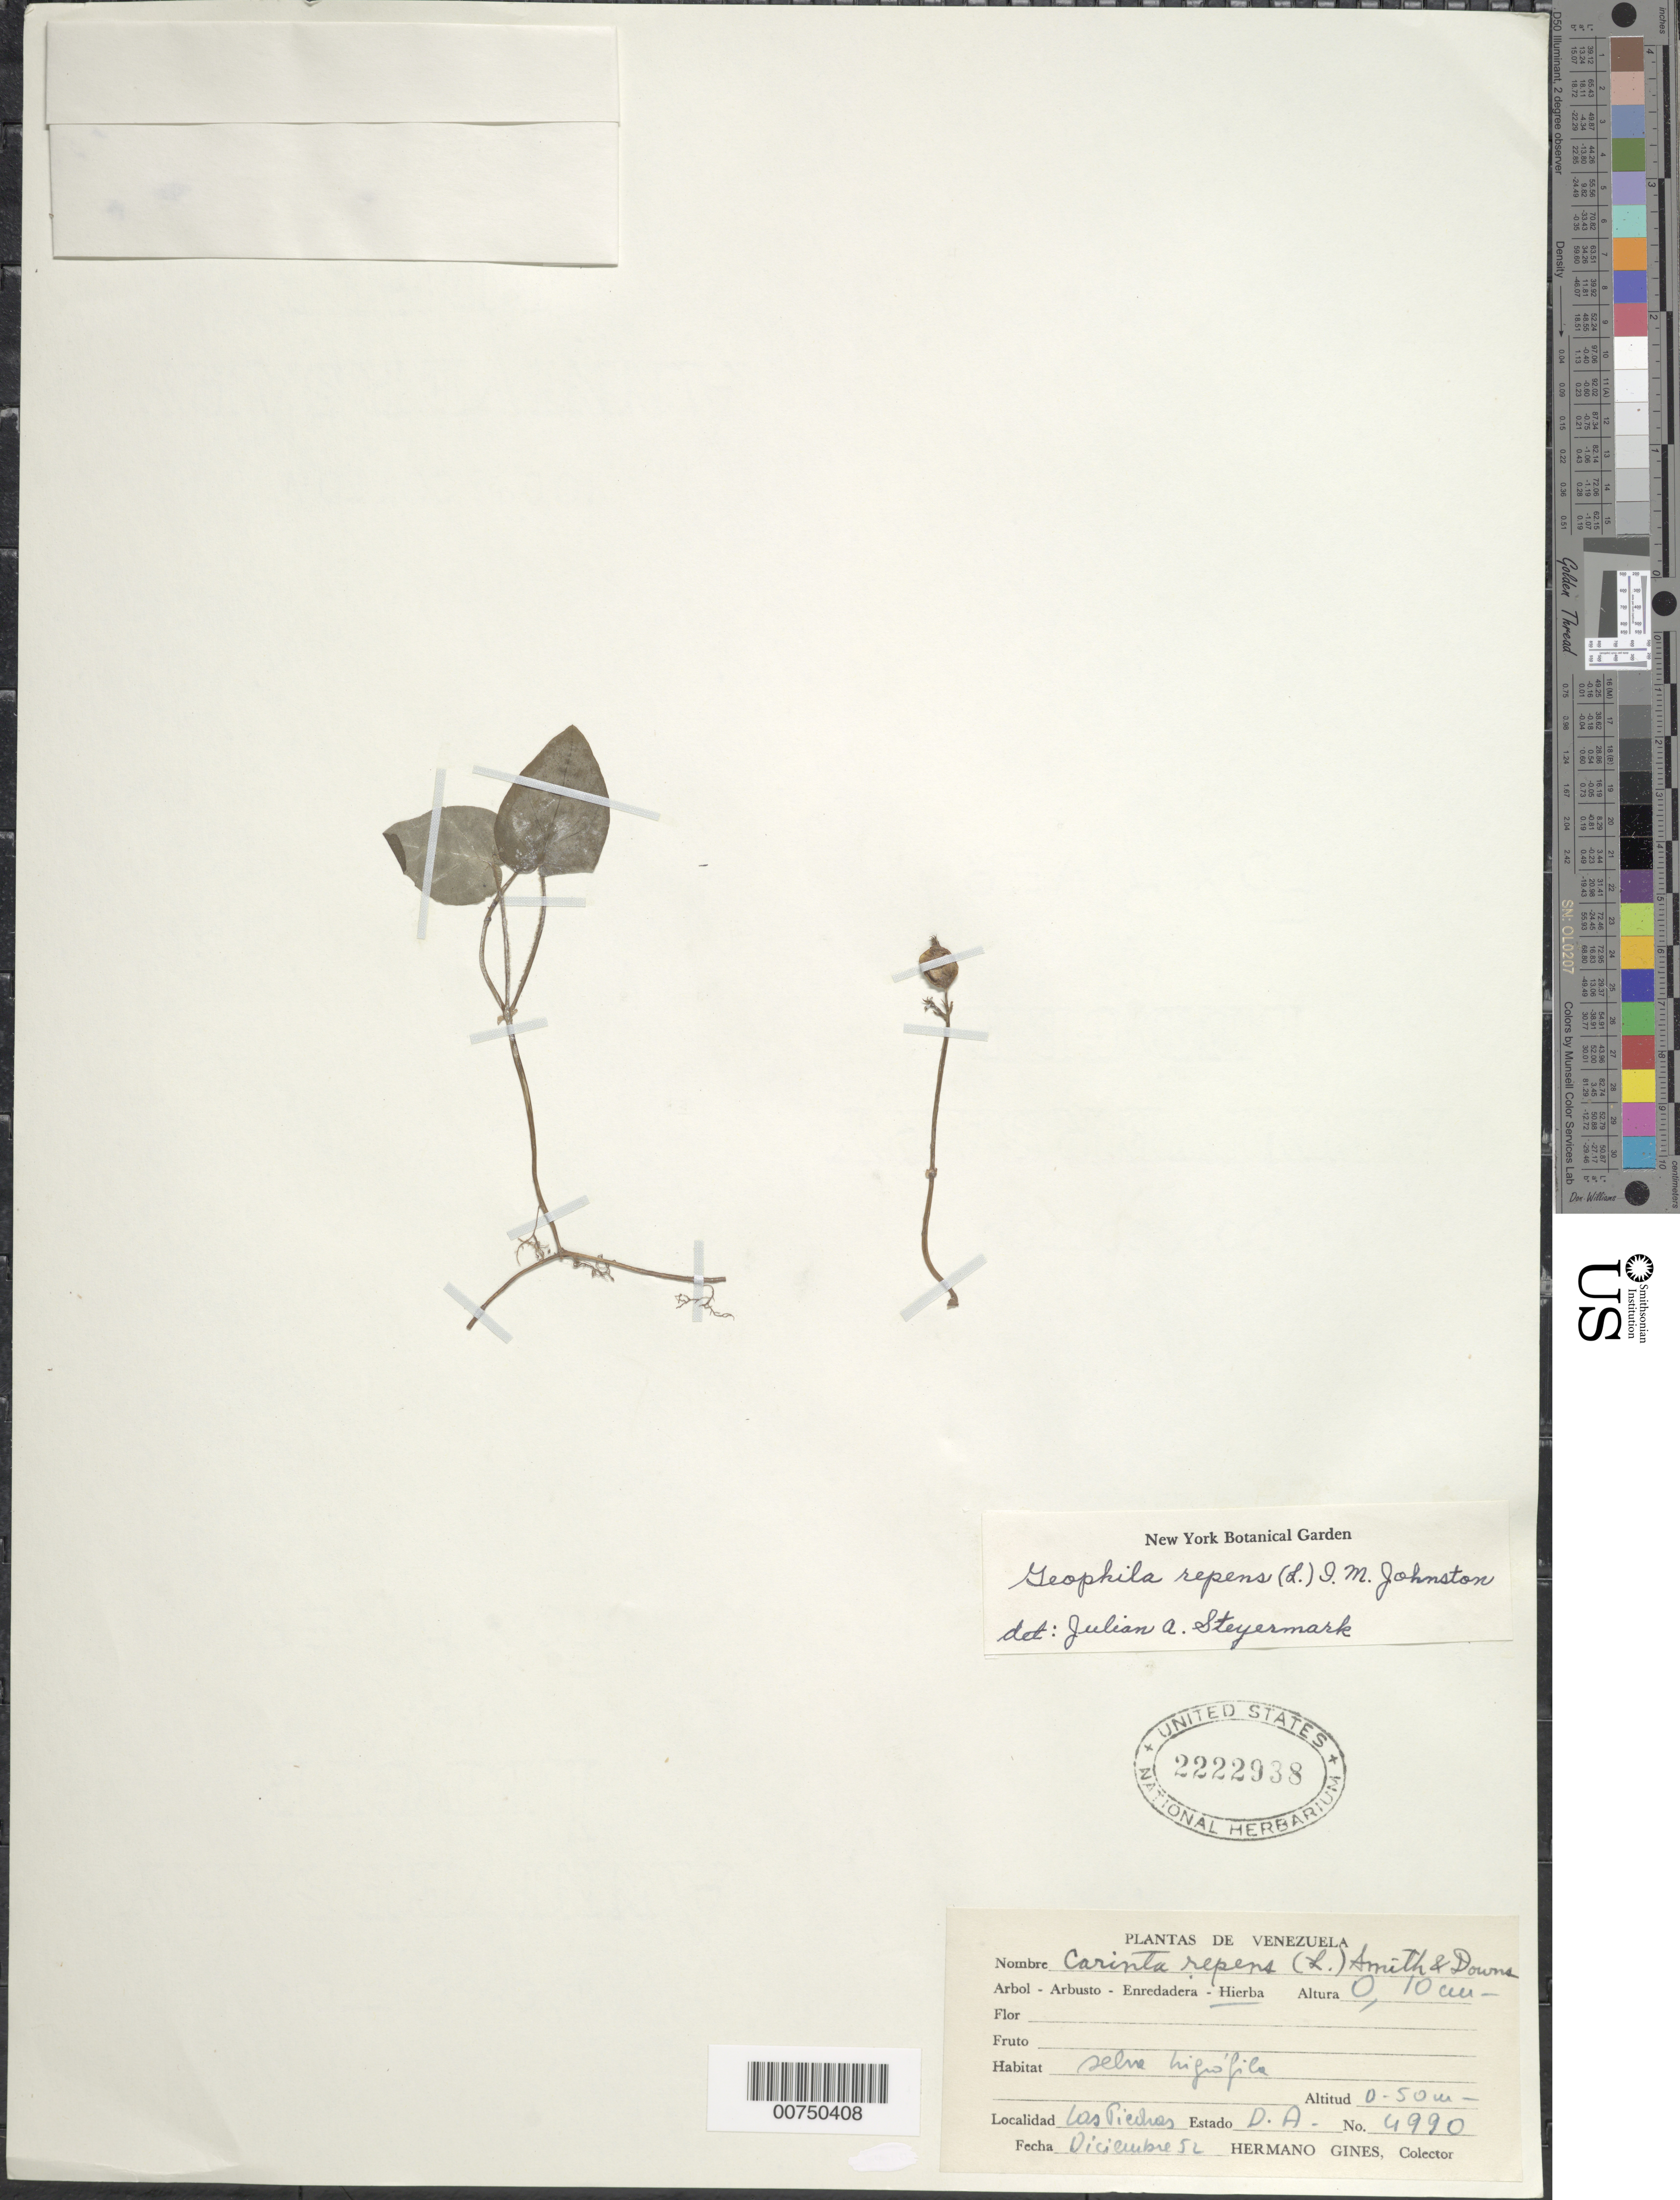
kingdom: Plantae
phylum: Tracheophyta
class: Magnoliopsida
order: Gentianales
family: Rubiaceae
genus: Geophila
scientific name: Geophila repens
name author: (L.) I.M. Johnst.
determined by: Steyermark, Julian A., (VEN)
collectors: H. Gines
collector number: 4990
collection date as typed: Dec-52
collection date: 1952-12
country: Venezuela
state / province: Delta Amacuro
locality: Los Piedras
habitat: Selva higrofila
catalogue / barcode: US 2222938